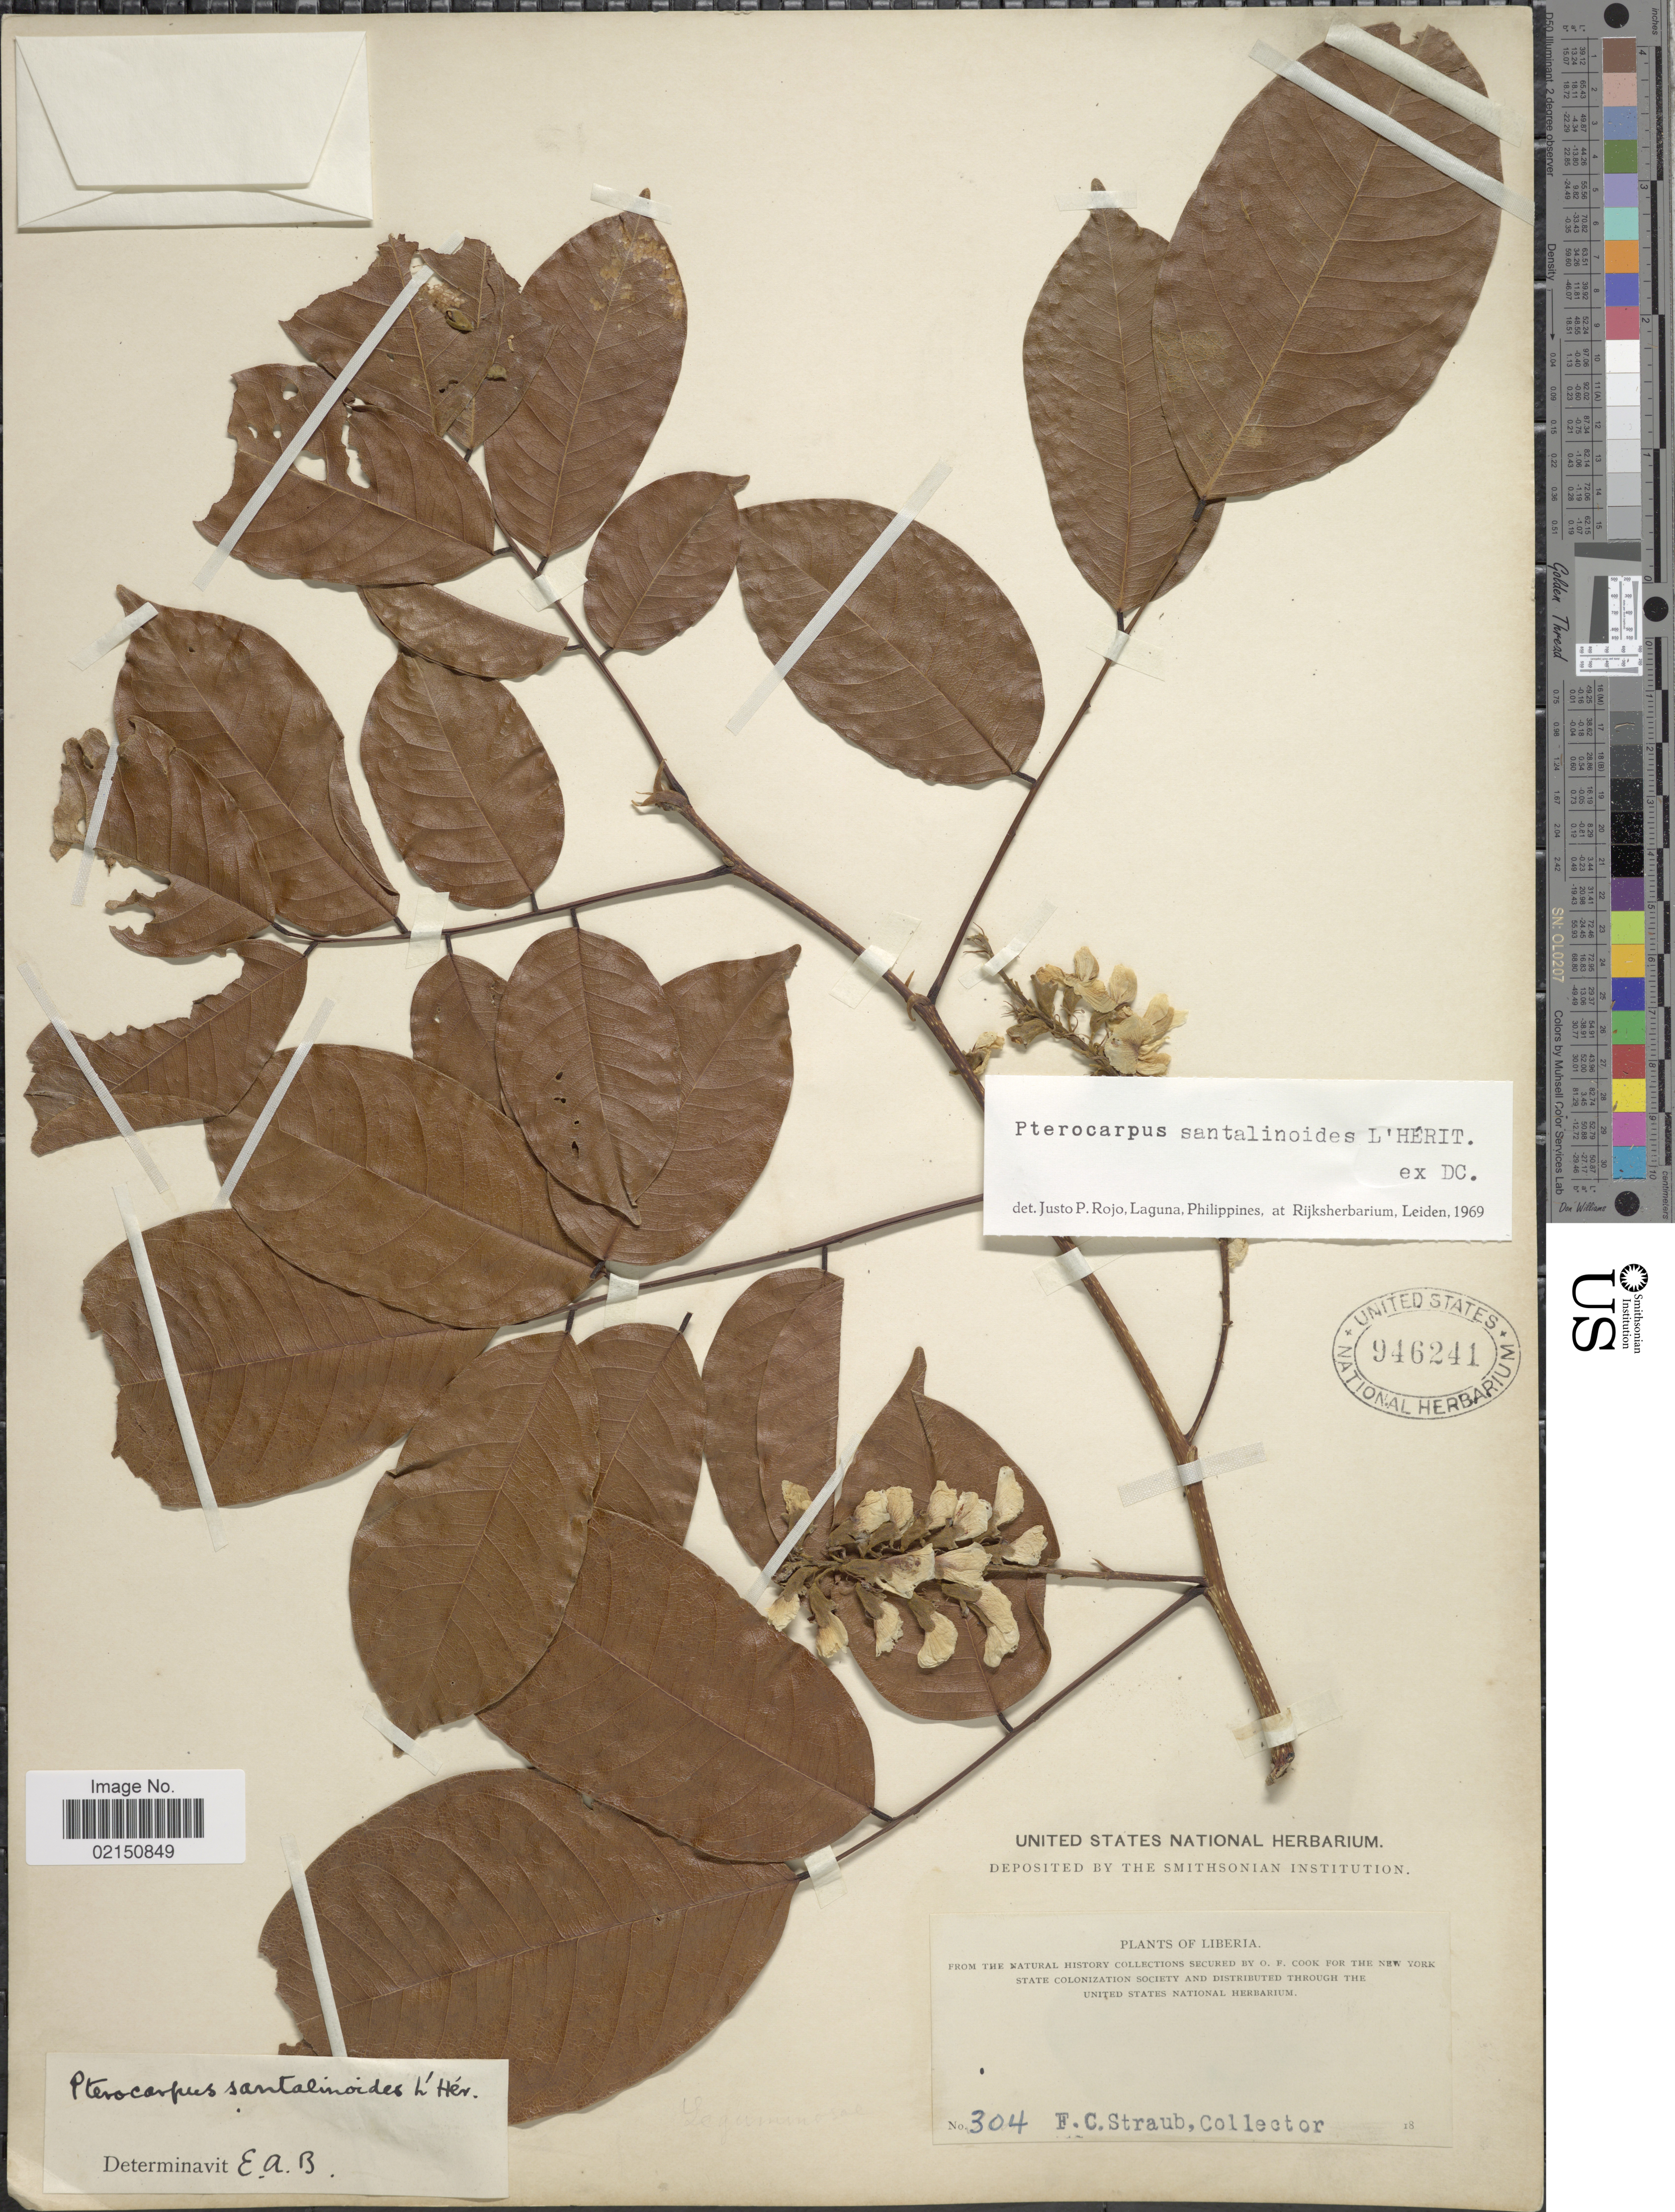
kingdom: Plantae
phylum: Tracheophyta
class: Magnoliopsida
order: Fabales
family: Fabaceae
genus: Pterocarpus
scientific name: Pterocarpus santalinoides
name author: L'Hér. ex DC.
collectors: F. Straub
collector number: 304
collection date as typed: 18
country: Liberia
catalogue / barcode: US 946241